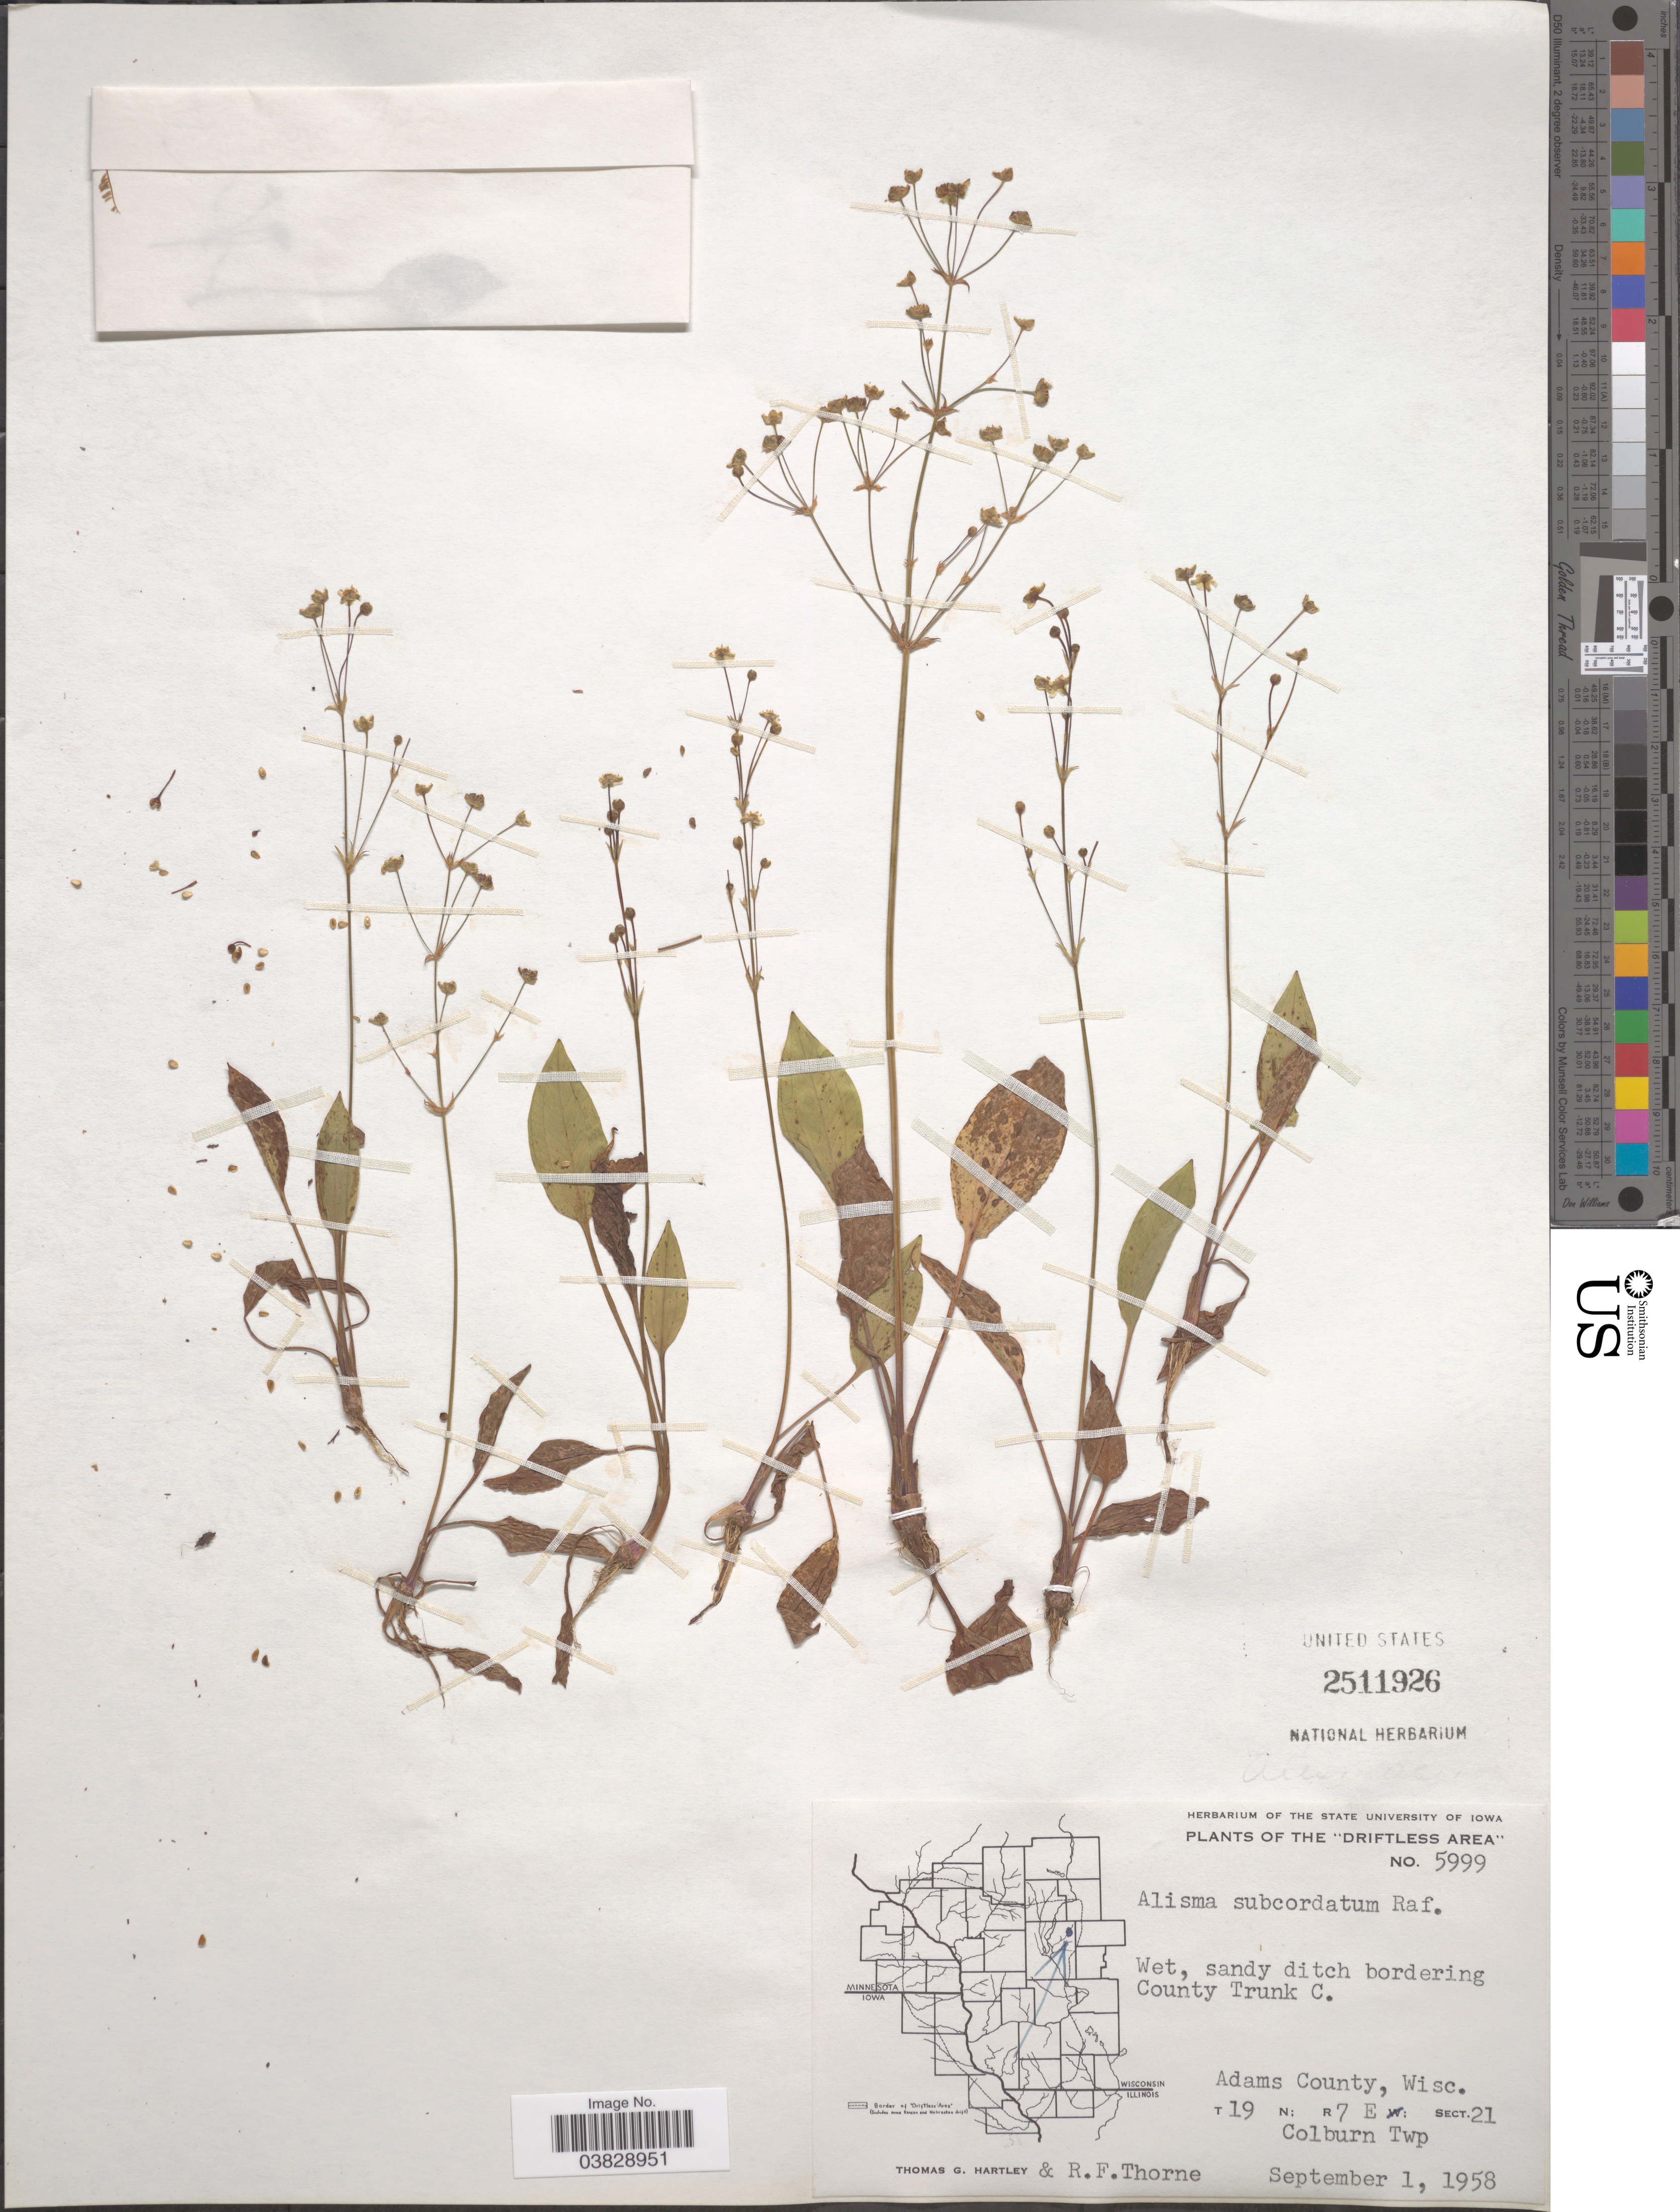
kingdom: Plantae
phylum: Tracheophyta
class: Liliopsida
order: Alismatales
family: Alismataceae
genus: Alisma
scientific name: Alisma plantago-aquatica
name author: L.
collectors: T. G. Hartley & R. Thorne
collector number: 5999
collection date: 1958-09-01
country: United States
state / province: Wisconsin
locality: The "Driftless Area". Wet, sandy ditch bordering County Trunk C. Adams County. T 19 N; R 7 E; Sect. 21. Colburn Twp.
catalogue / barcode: US 2511926